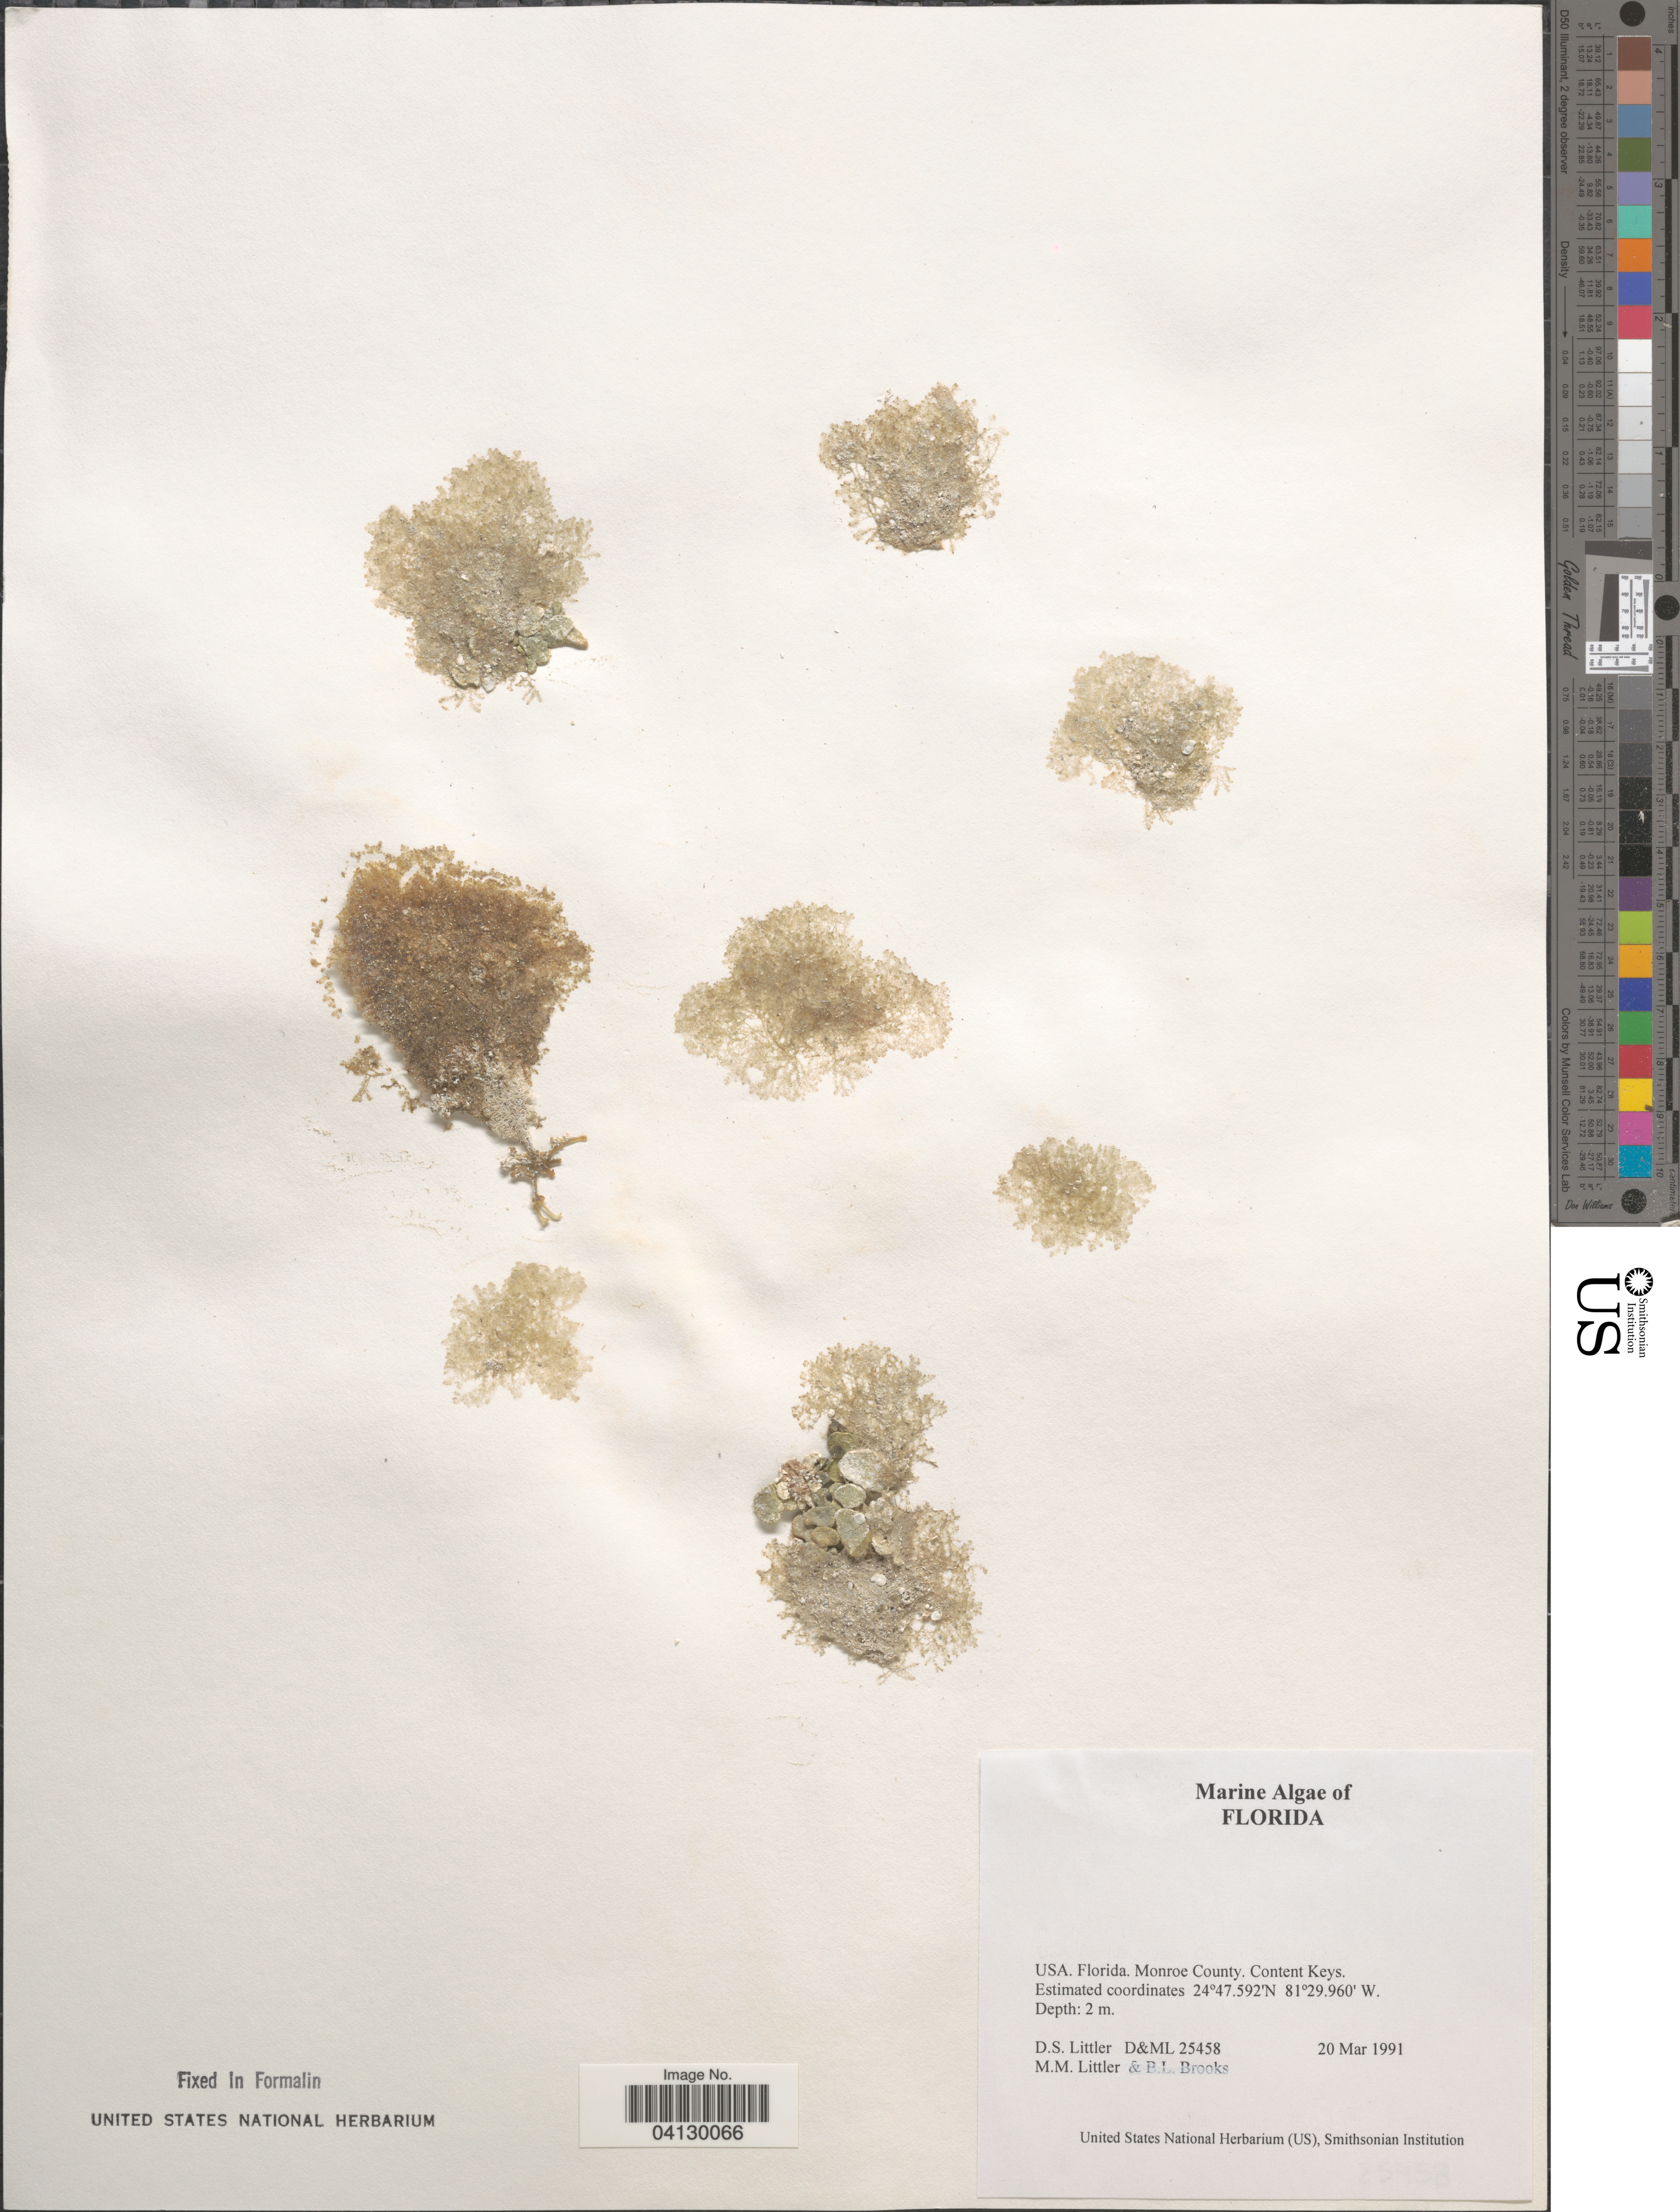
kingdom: Plantae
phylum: Rhodophyta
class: Florideophyceae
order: Corallinales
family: Corallinaceae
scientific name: Crustose Coralline Algae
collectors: D. S. Littler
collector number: D&ML 25458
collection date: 1991-03-20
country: United States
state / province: Florida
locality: Monroe County. Content Keys.